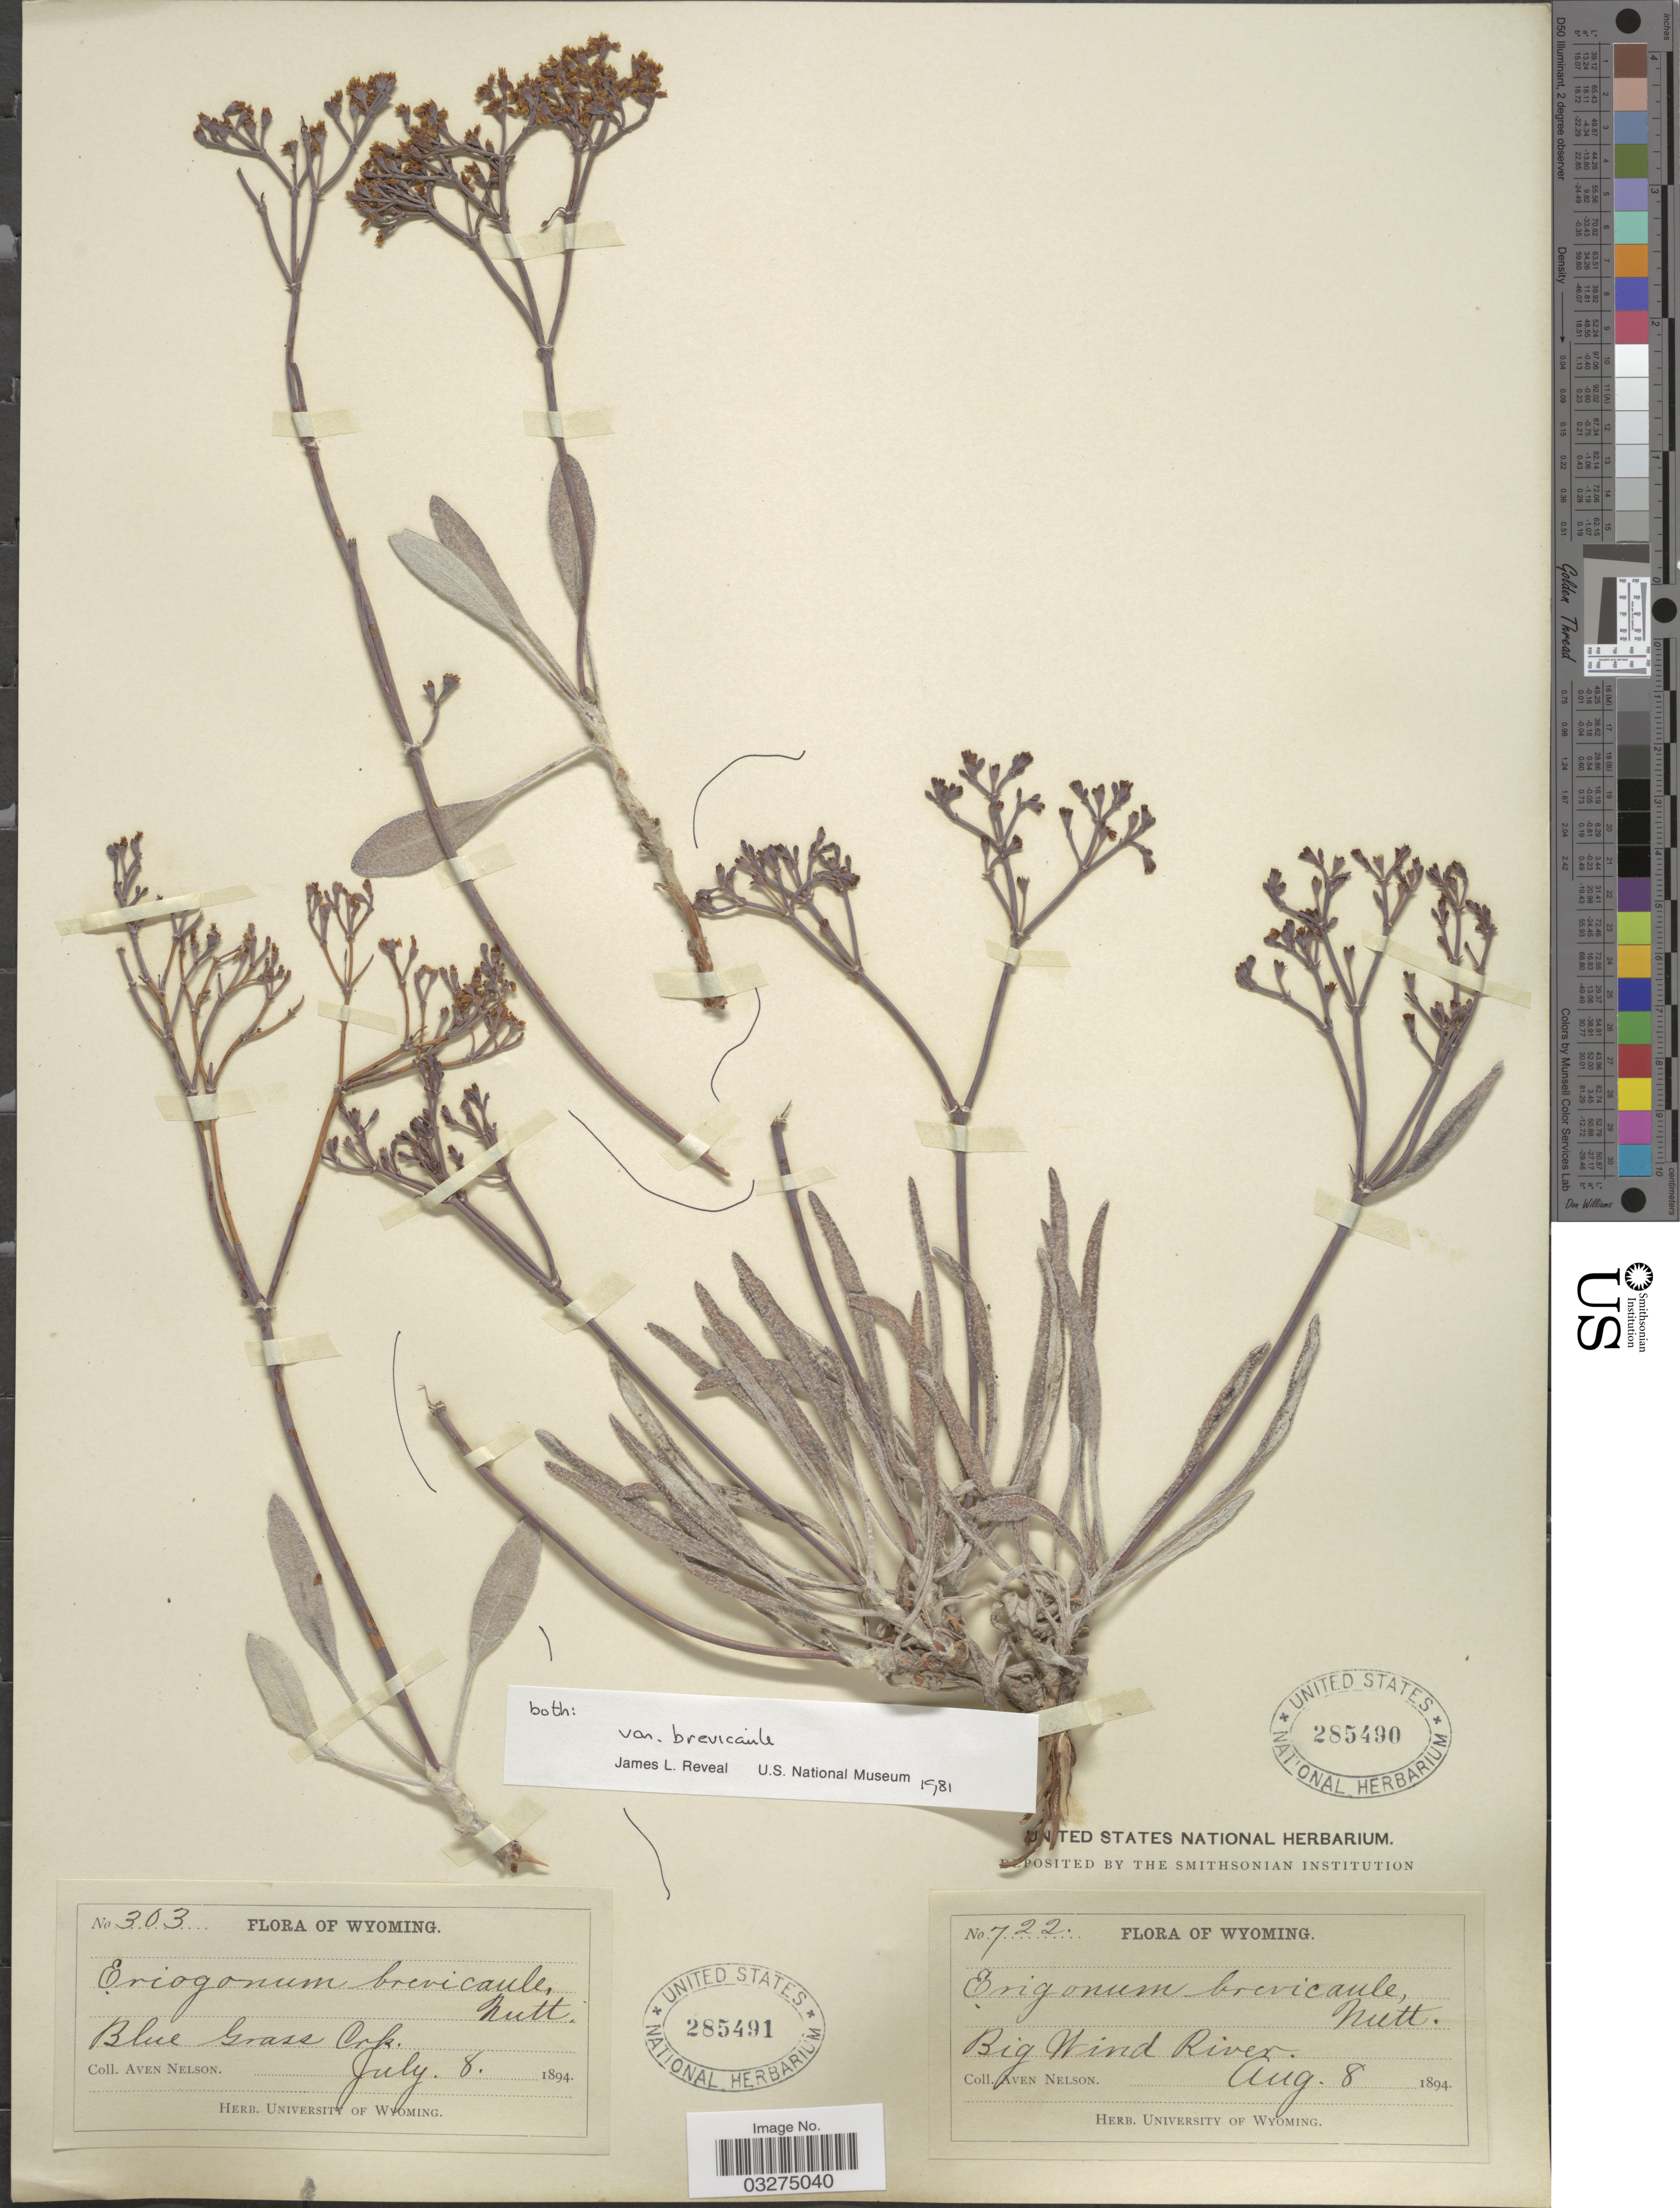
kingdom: Plantae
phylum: Tracheophyta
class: Magnoliopsida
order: Caryophyllales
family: Polygonaceae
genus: Eriogonum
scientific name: Eriogonum brevicaule var. brevicaule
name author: Nutt.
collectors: A. Nelson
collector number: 722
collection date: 1894-08-08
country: United States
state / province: Wyoming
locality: Big Wind River.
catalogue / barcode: US 285490-2